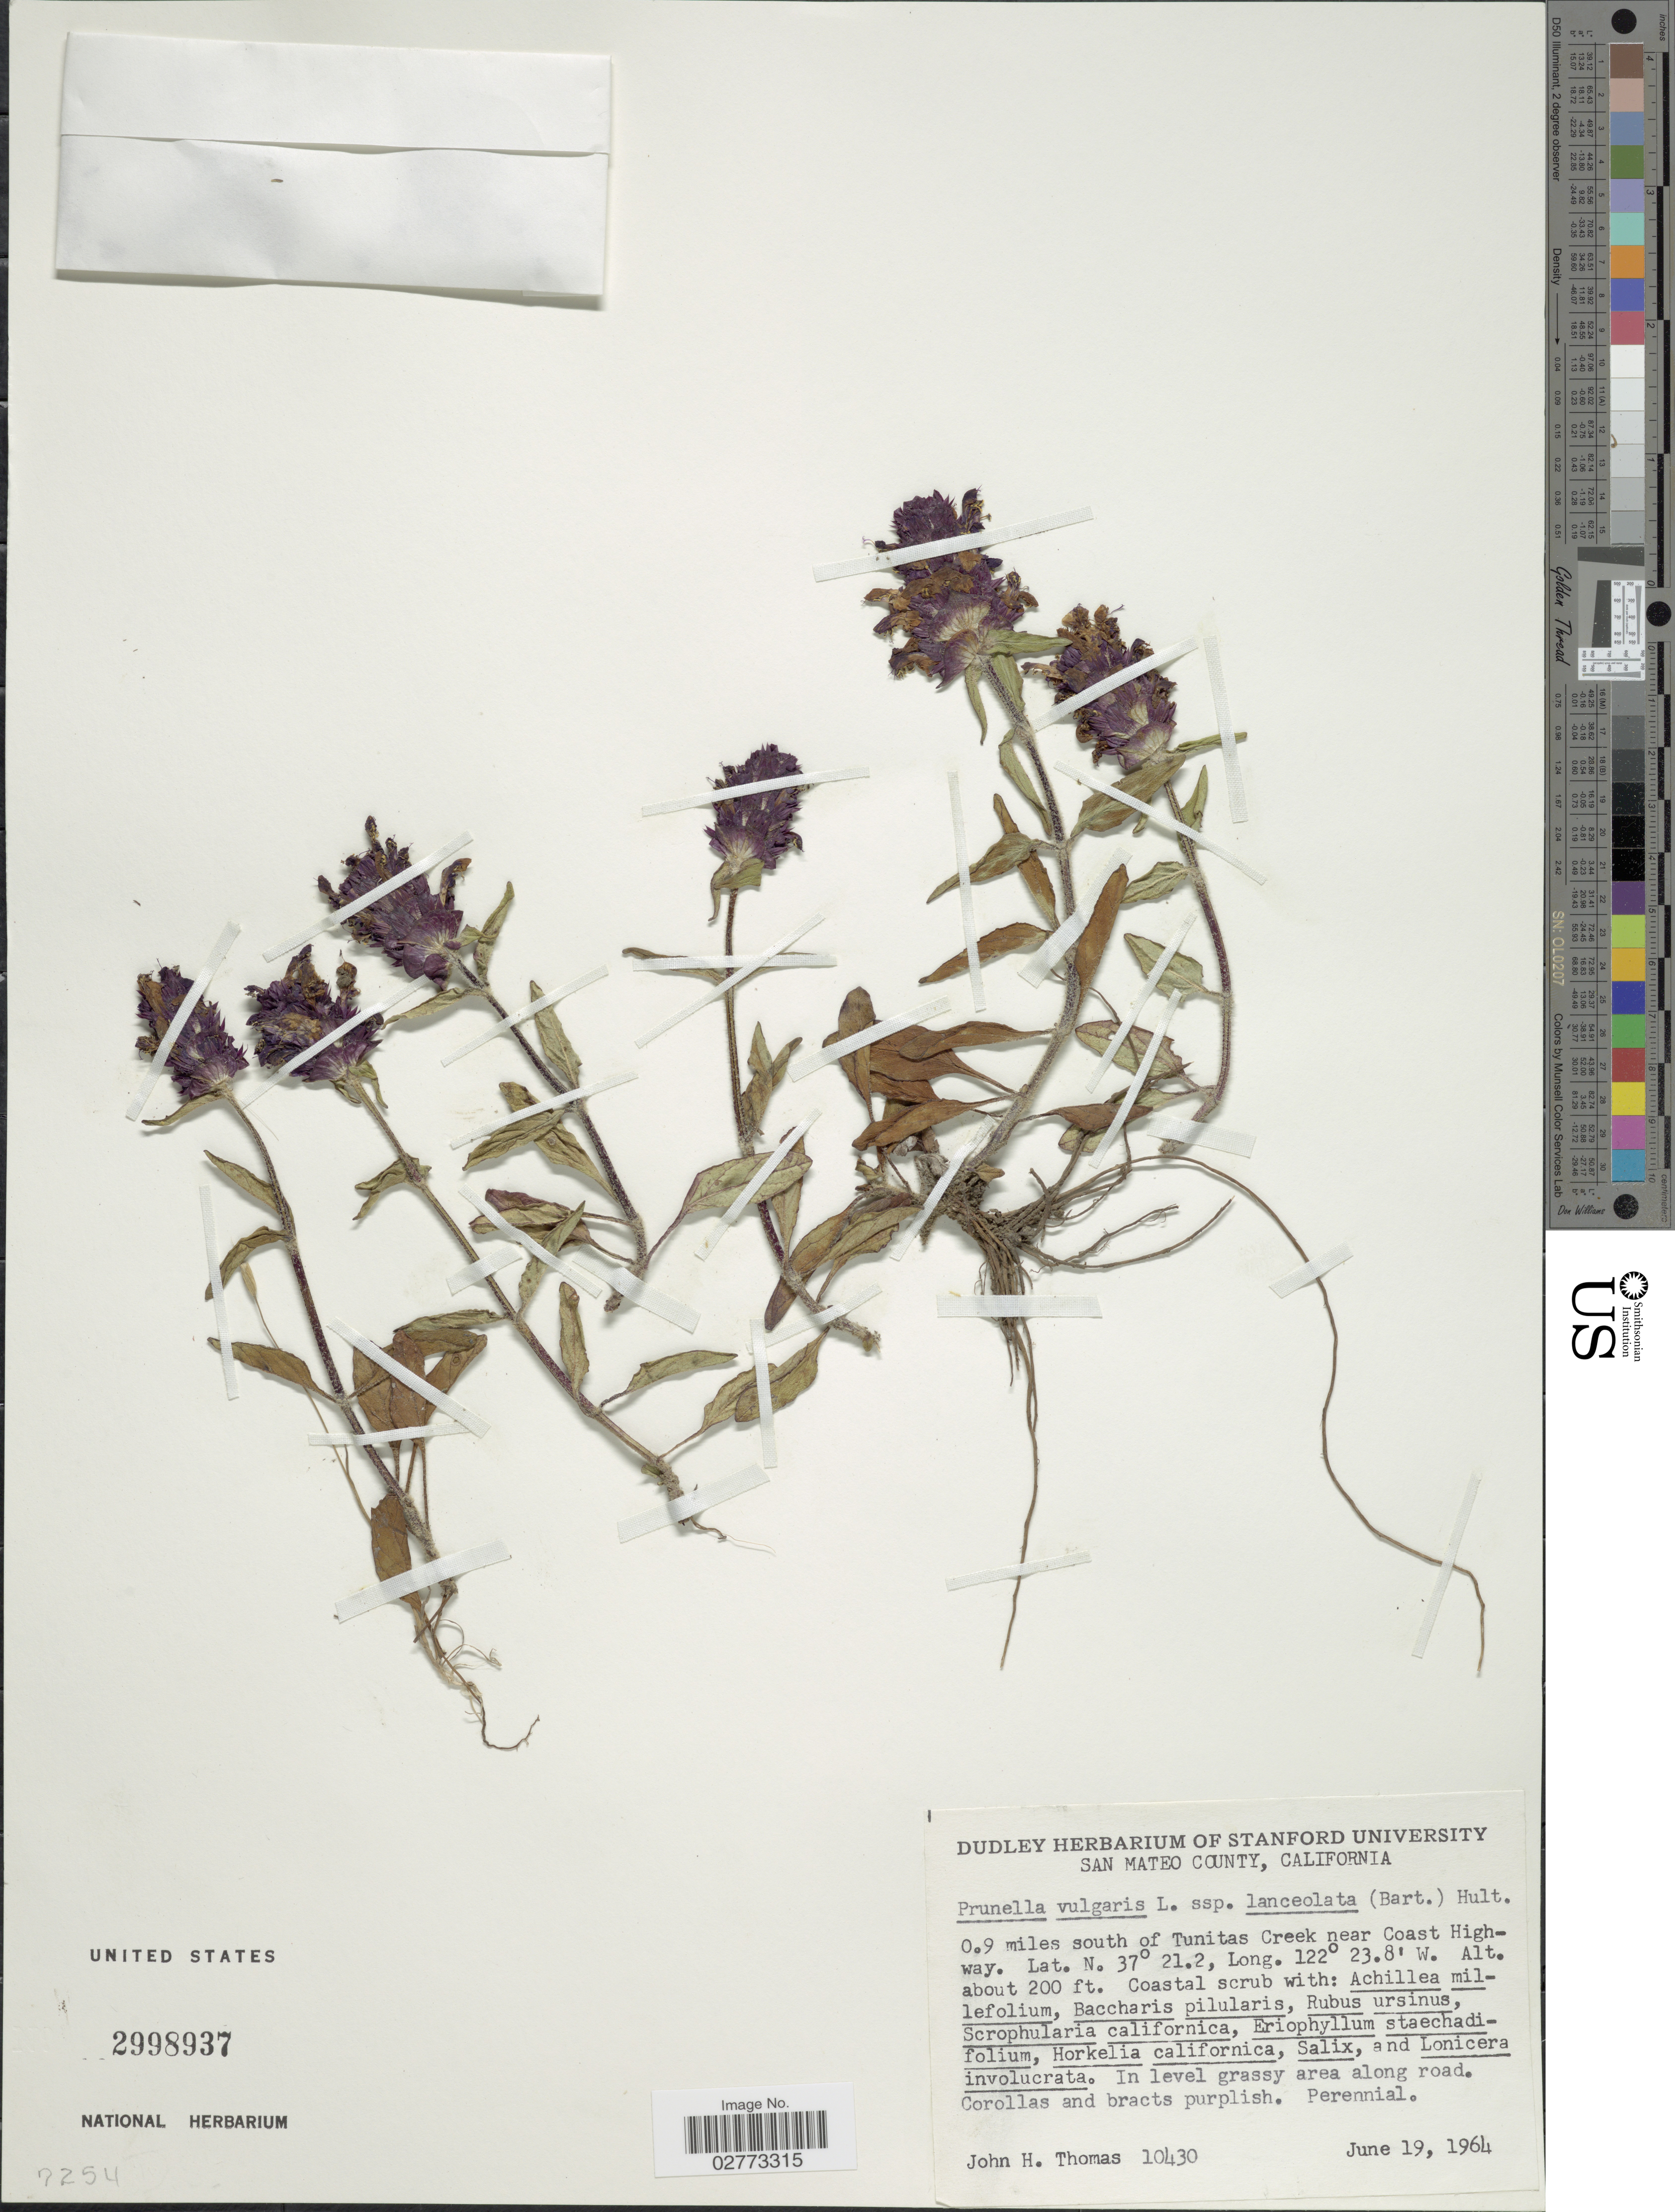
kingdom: Plantae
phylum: Tracheophyta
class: Magnoliopsida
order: Lamiales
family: Lamiaceae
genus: Prunella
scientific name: Prunella vulgaris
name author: L.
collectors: J. H. Thomas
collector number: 10430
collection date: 1964-06-19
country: United States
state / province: California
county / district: San Mateo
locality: San Mateo County. 0.9 miles south of Tunitas Creek near Coast Highway.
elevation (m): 61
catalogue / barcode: US 2998937